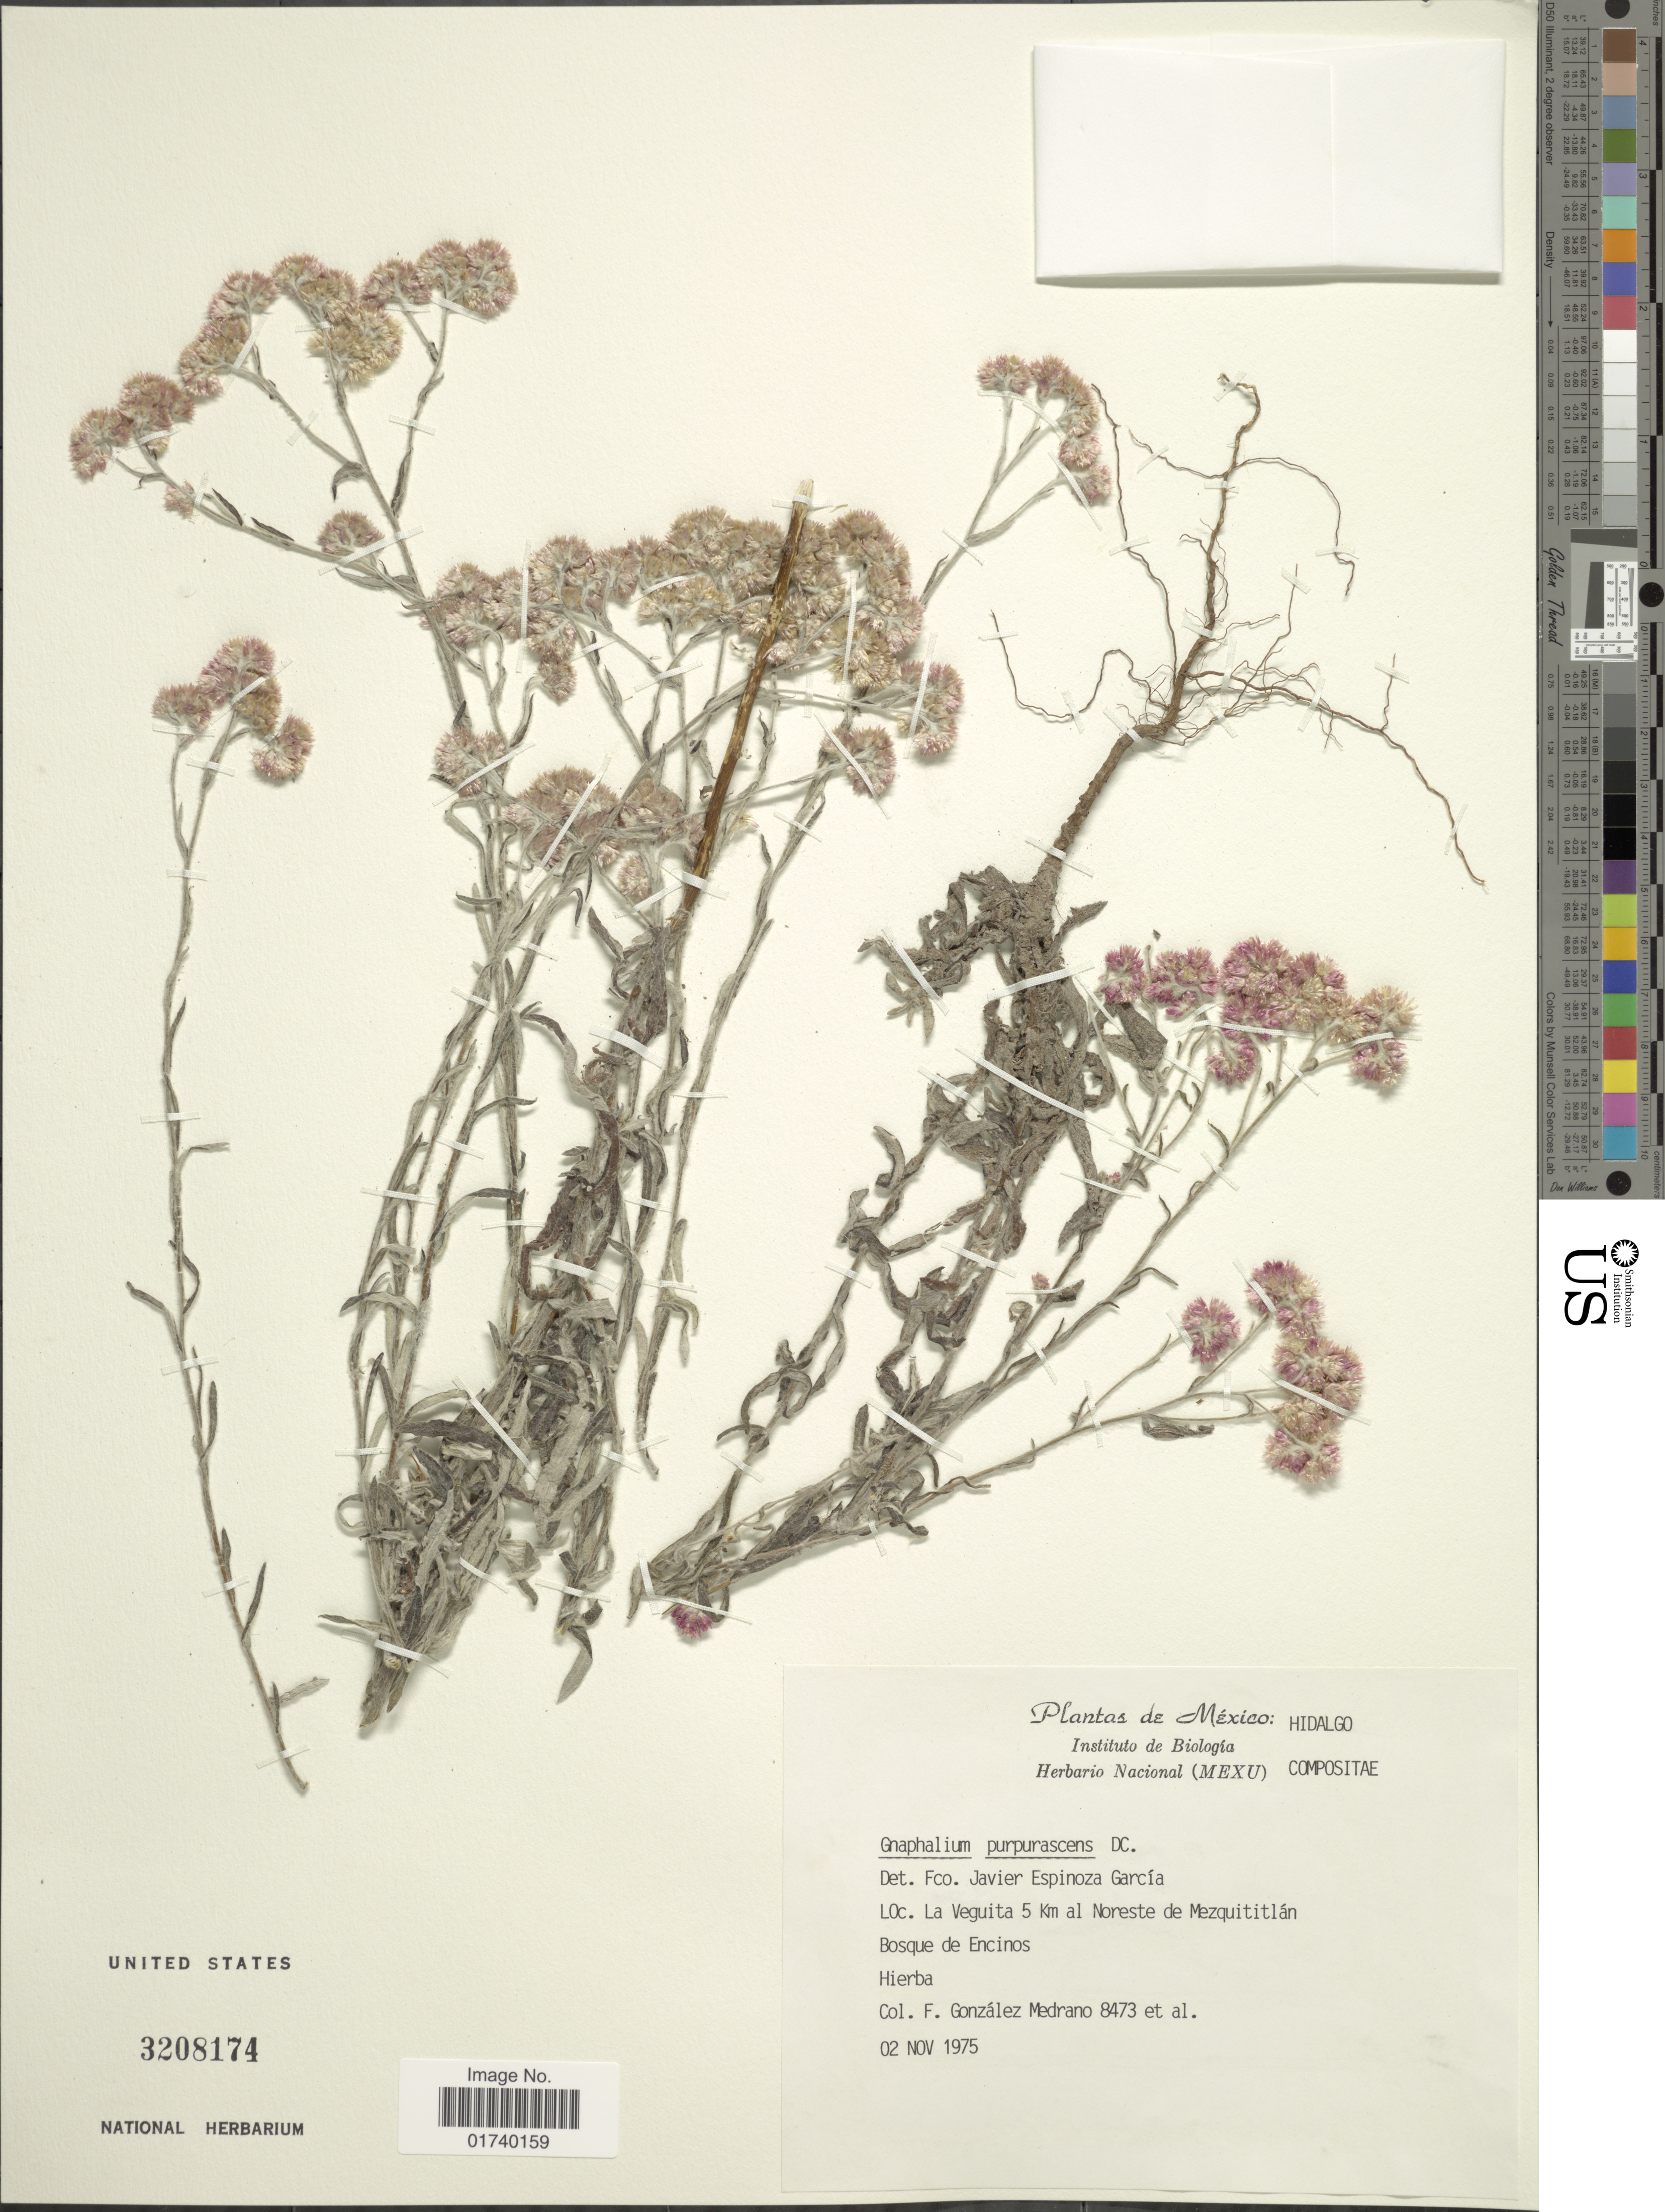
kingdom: Plantae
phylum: Tracheophyta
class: Magnoliopsida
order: Asterales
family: Asteraceae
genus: Pseudognaphalium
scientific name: Pseudognaphalium purpurascens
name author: (DC.) Anderb.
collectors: F. Medrano & et al.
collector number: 8473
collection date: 1975-11-02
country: Mexico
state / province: Hidalgo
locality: La Veguita 5 km al Noreste de Mezquititlan, Bosque de Encinos.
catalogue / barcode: US 3208174